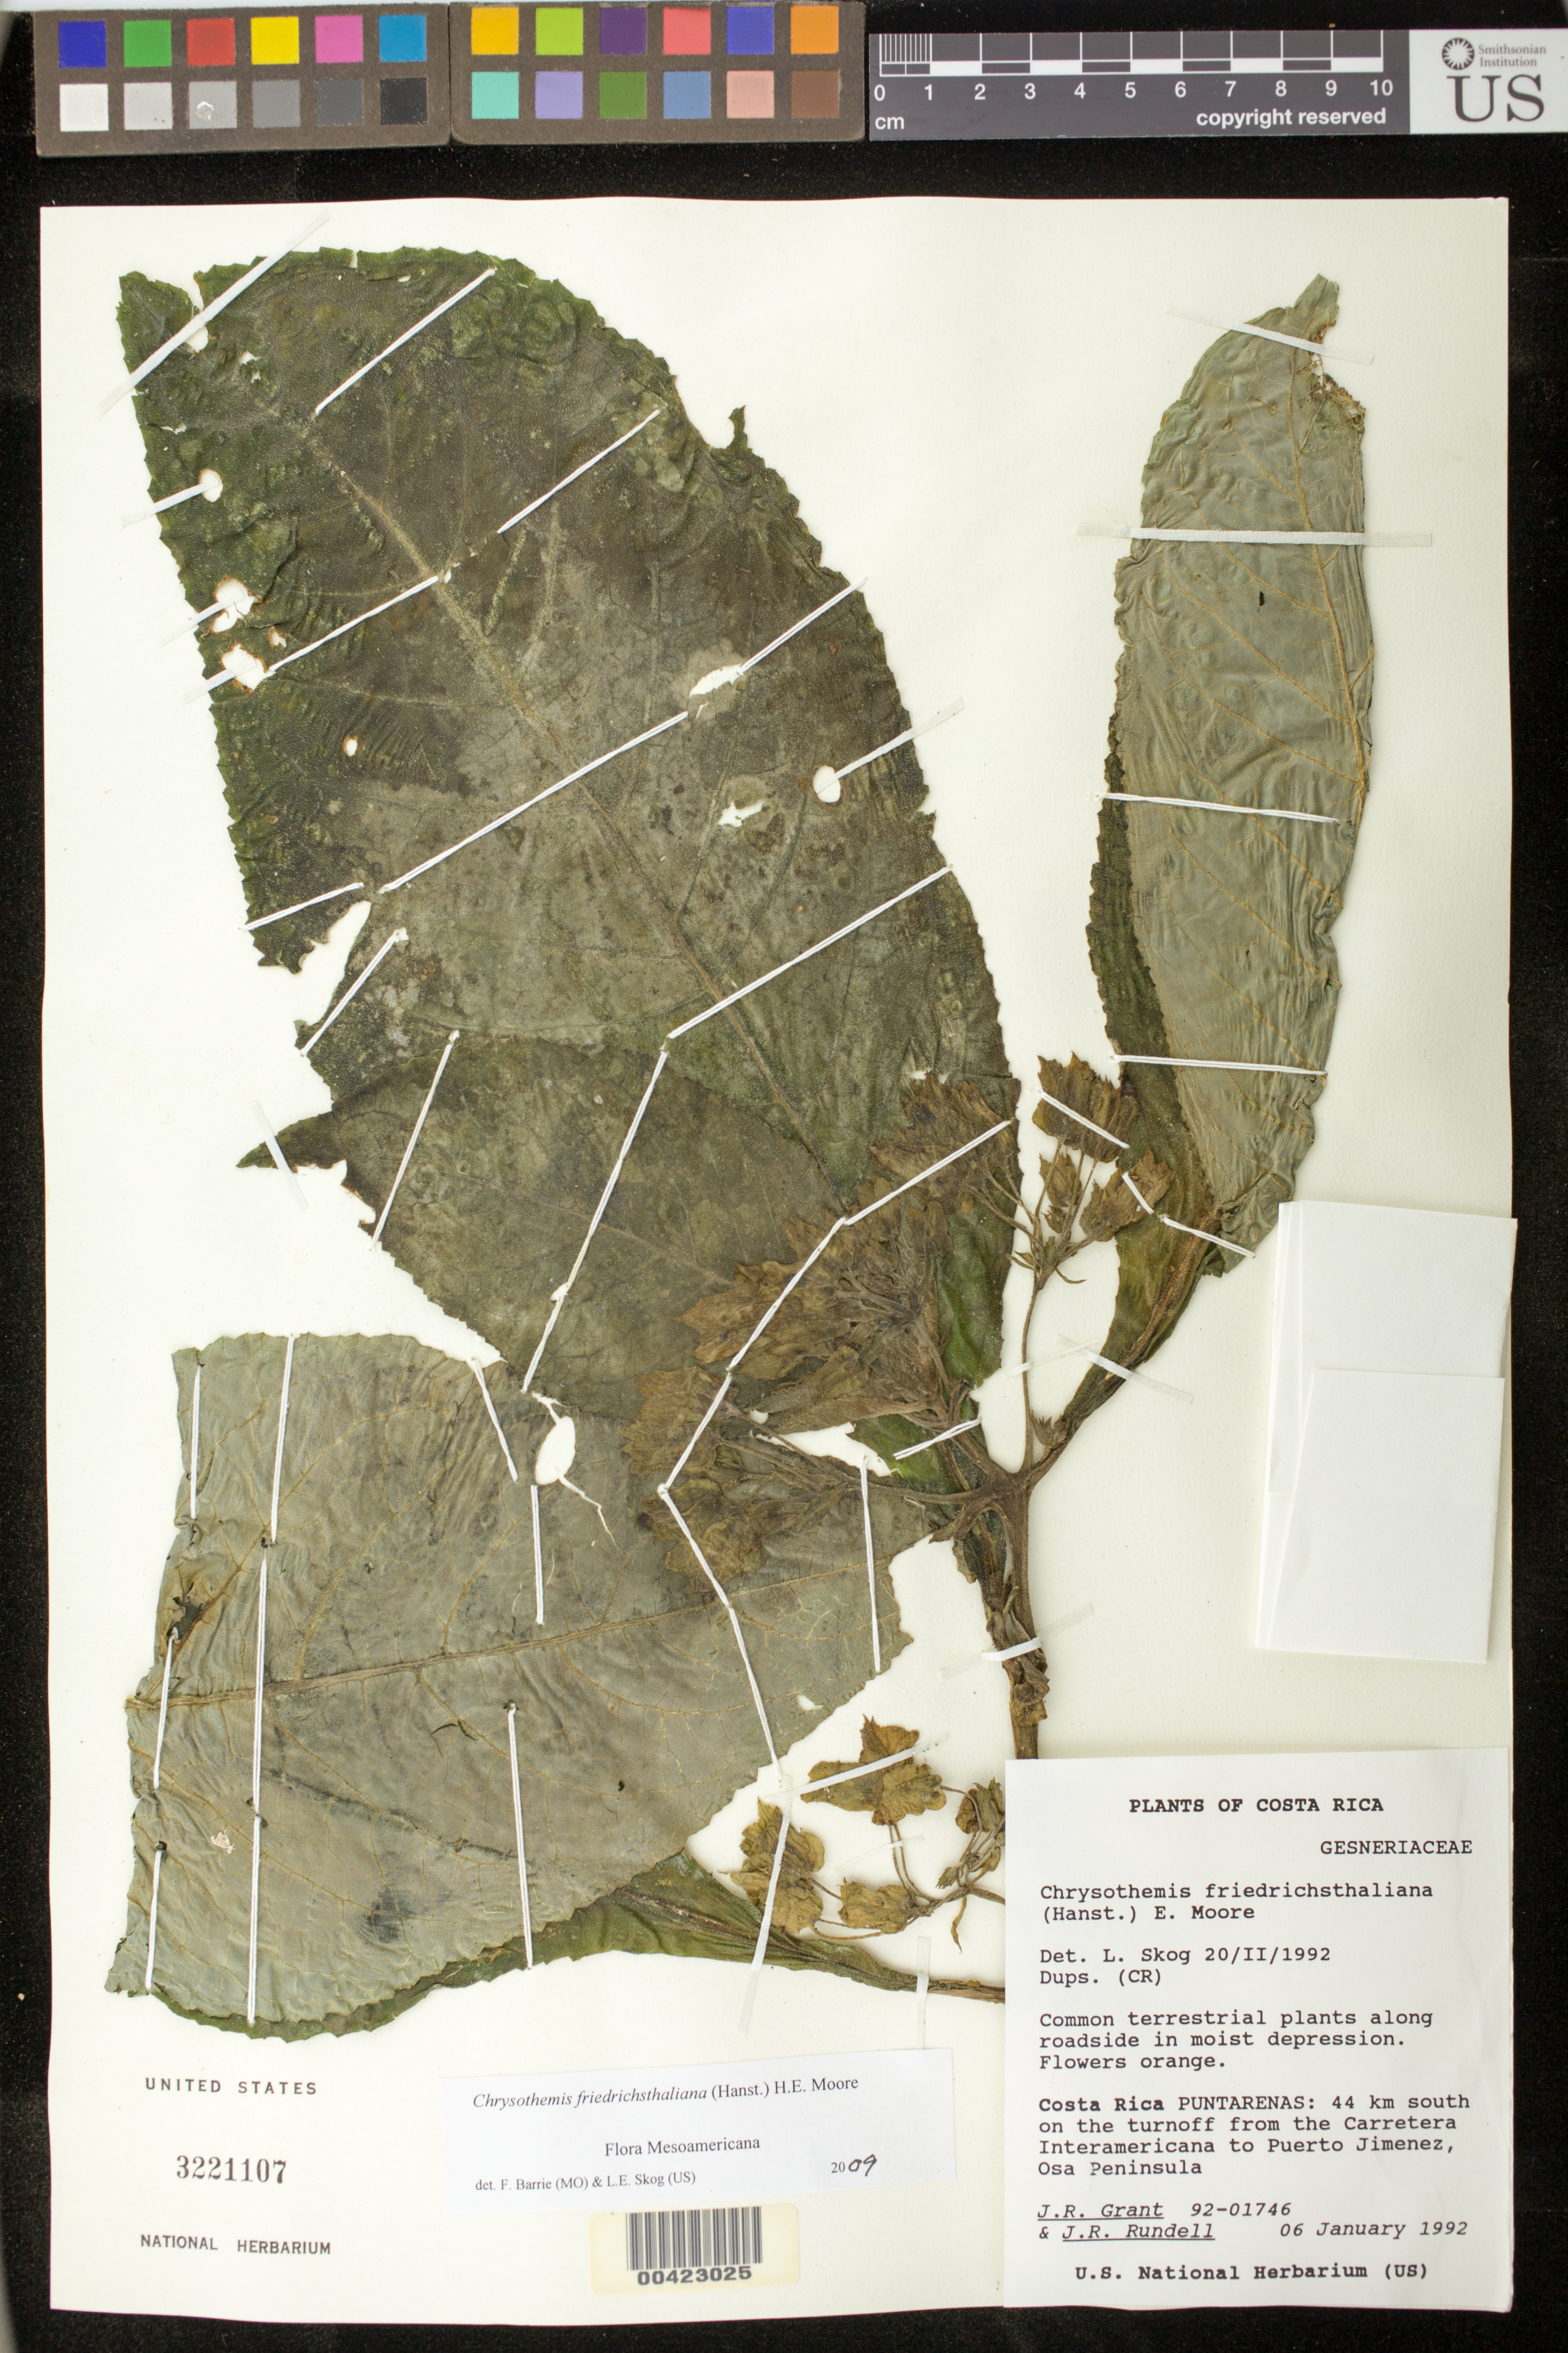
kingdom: Plantae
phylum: Tracheophyta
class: Magnoliopsida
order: Lamiales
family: Gesneriaceae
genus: Chrysothemis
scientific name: Chrysothemis friedrichsthaliana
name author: (Hanst.) H.E. Moore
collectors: J. R. Grant & J. R. Rundell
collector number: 9201746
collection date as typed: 06 Jan 1992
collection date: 1992-01-06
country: Costa Rica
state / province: Puntarenas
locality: S from carretera Interamericana to Puerto Jimenez, Osa peninsula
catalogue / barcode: US 3221107